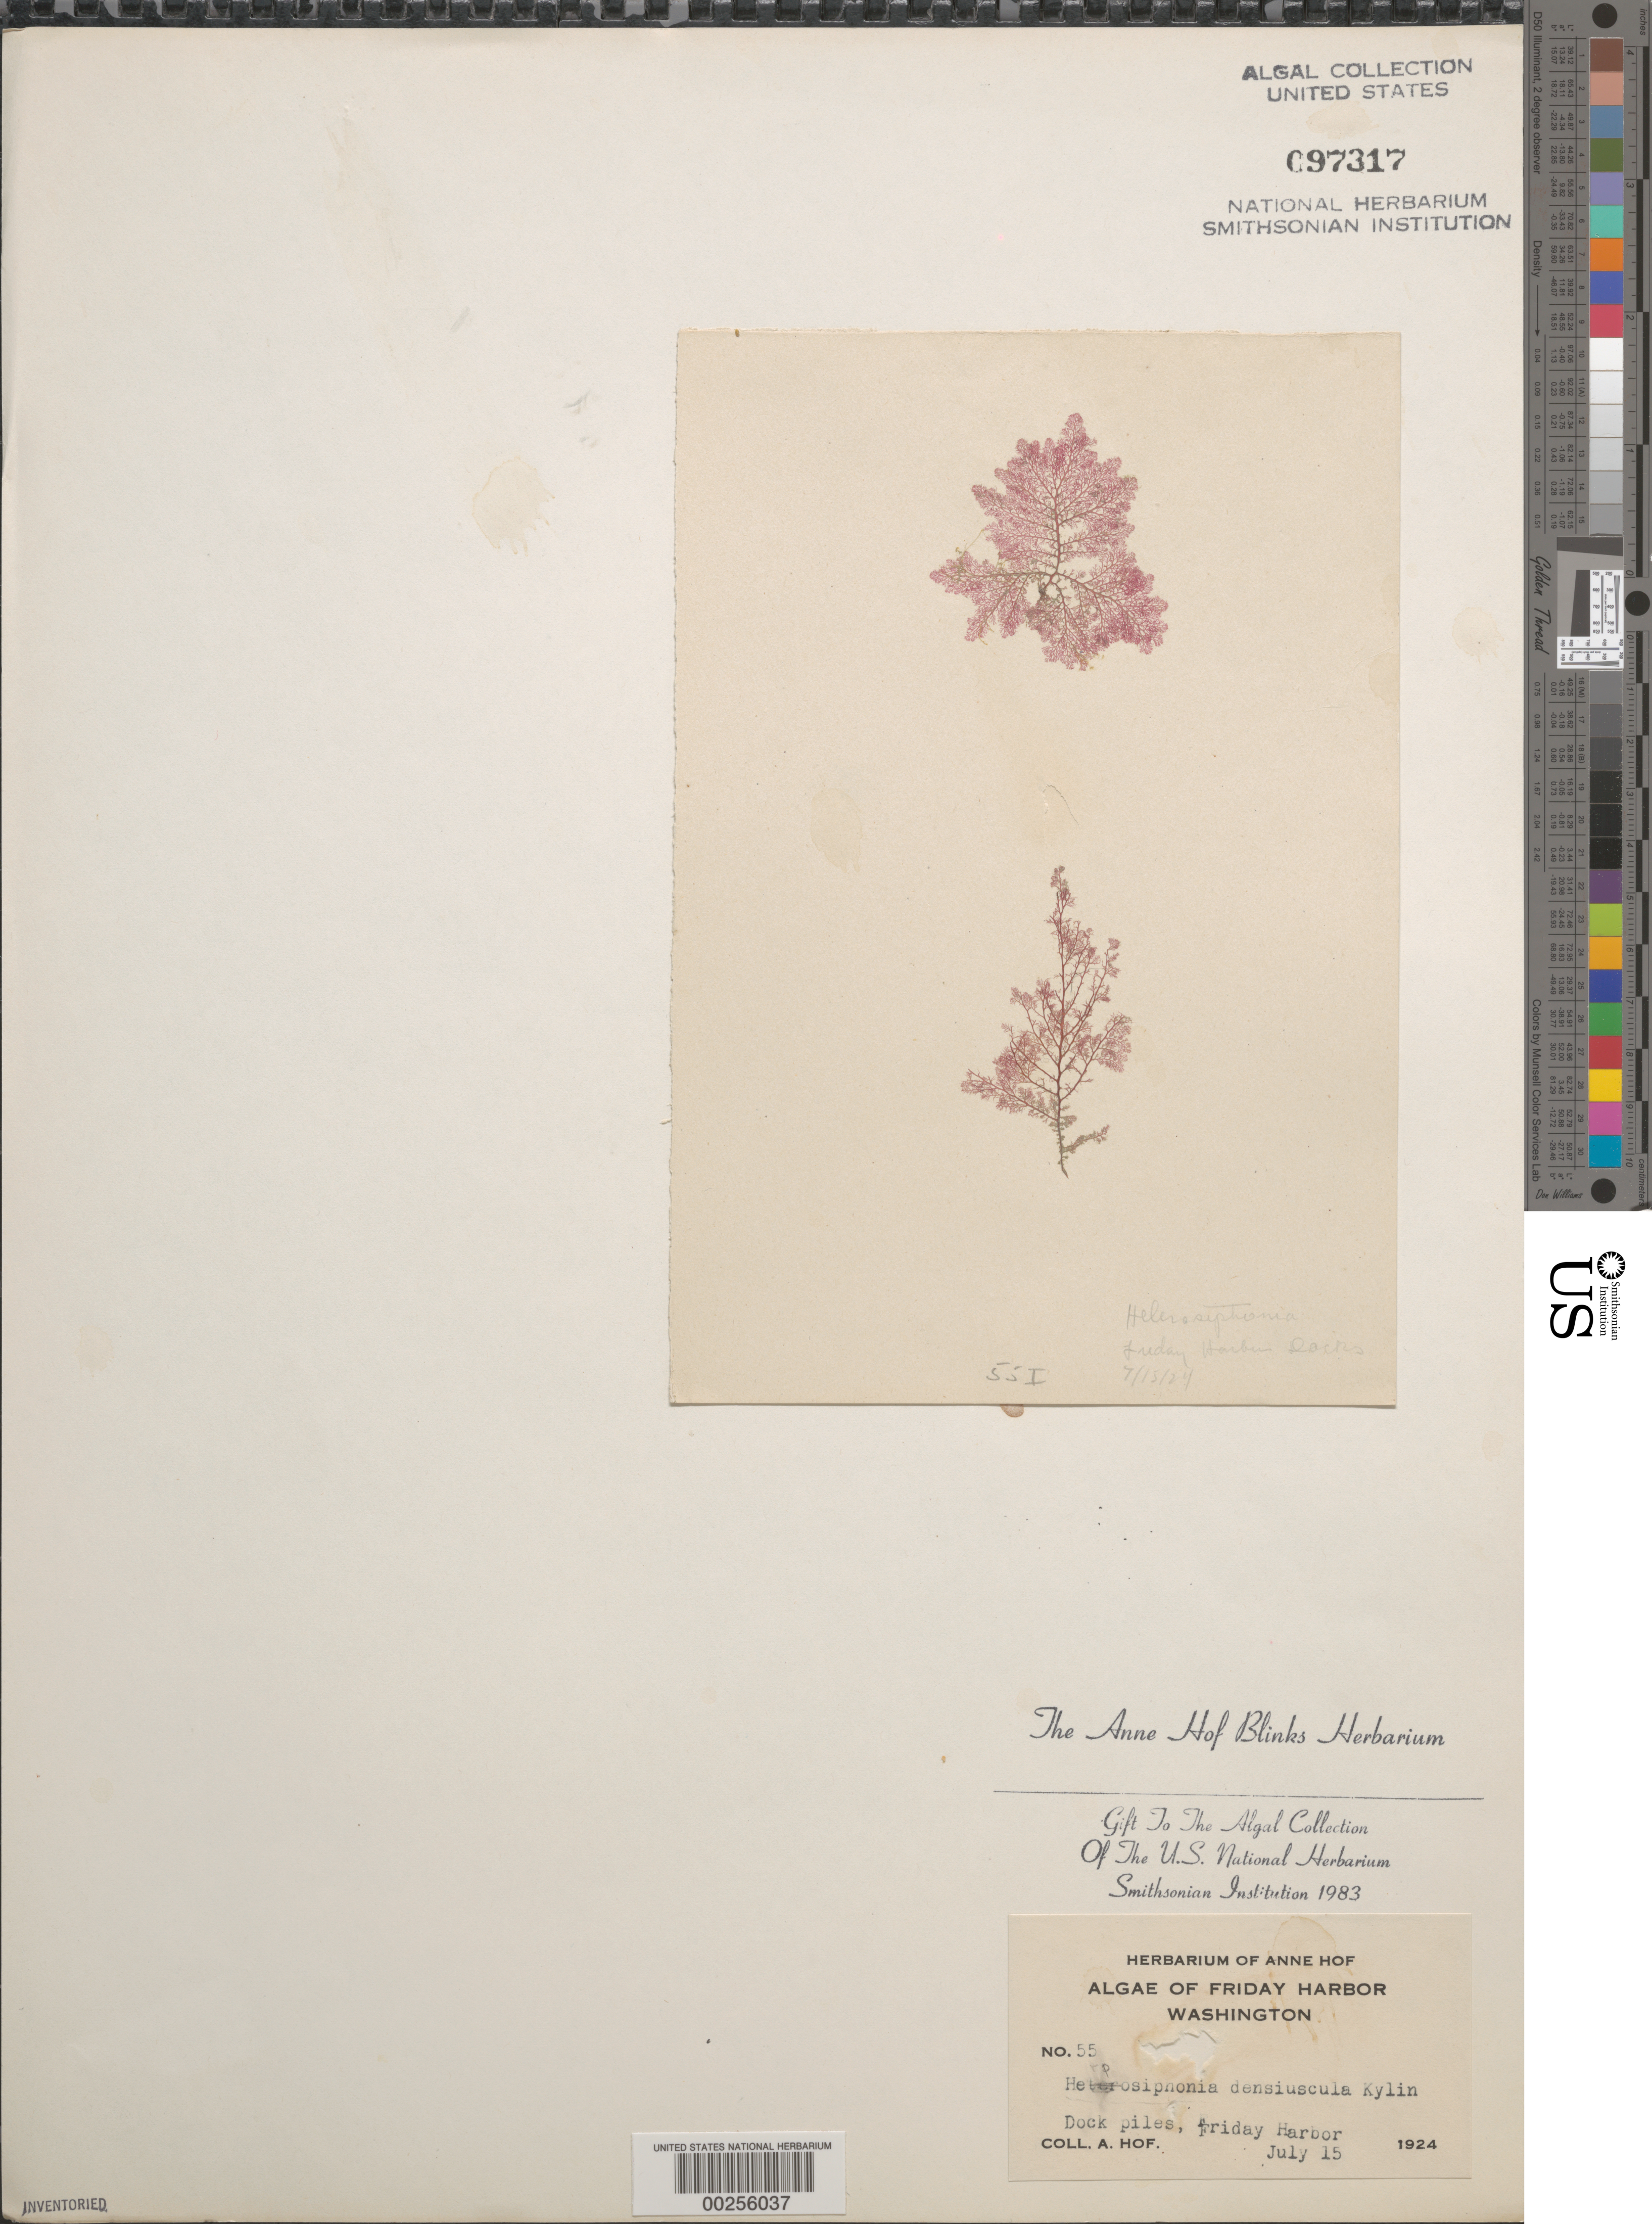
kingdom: Plantae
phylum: Rhodophyta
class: Florideophyceae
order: Ceramiales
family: Rhodomelaceae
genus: Herposiphonia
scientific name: Herposiphonia densiuscula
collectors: A. Blinks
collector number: AHB 55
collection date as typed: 15 Jul 1924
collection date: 1924-07-15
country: United States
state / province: Washington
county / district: San Juan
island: San Juan Island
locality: Friday Harbor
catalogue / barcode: US 97317